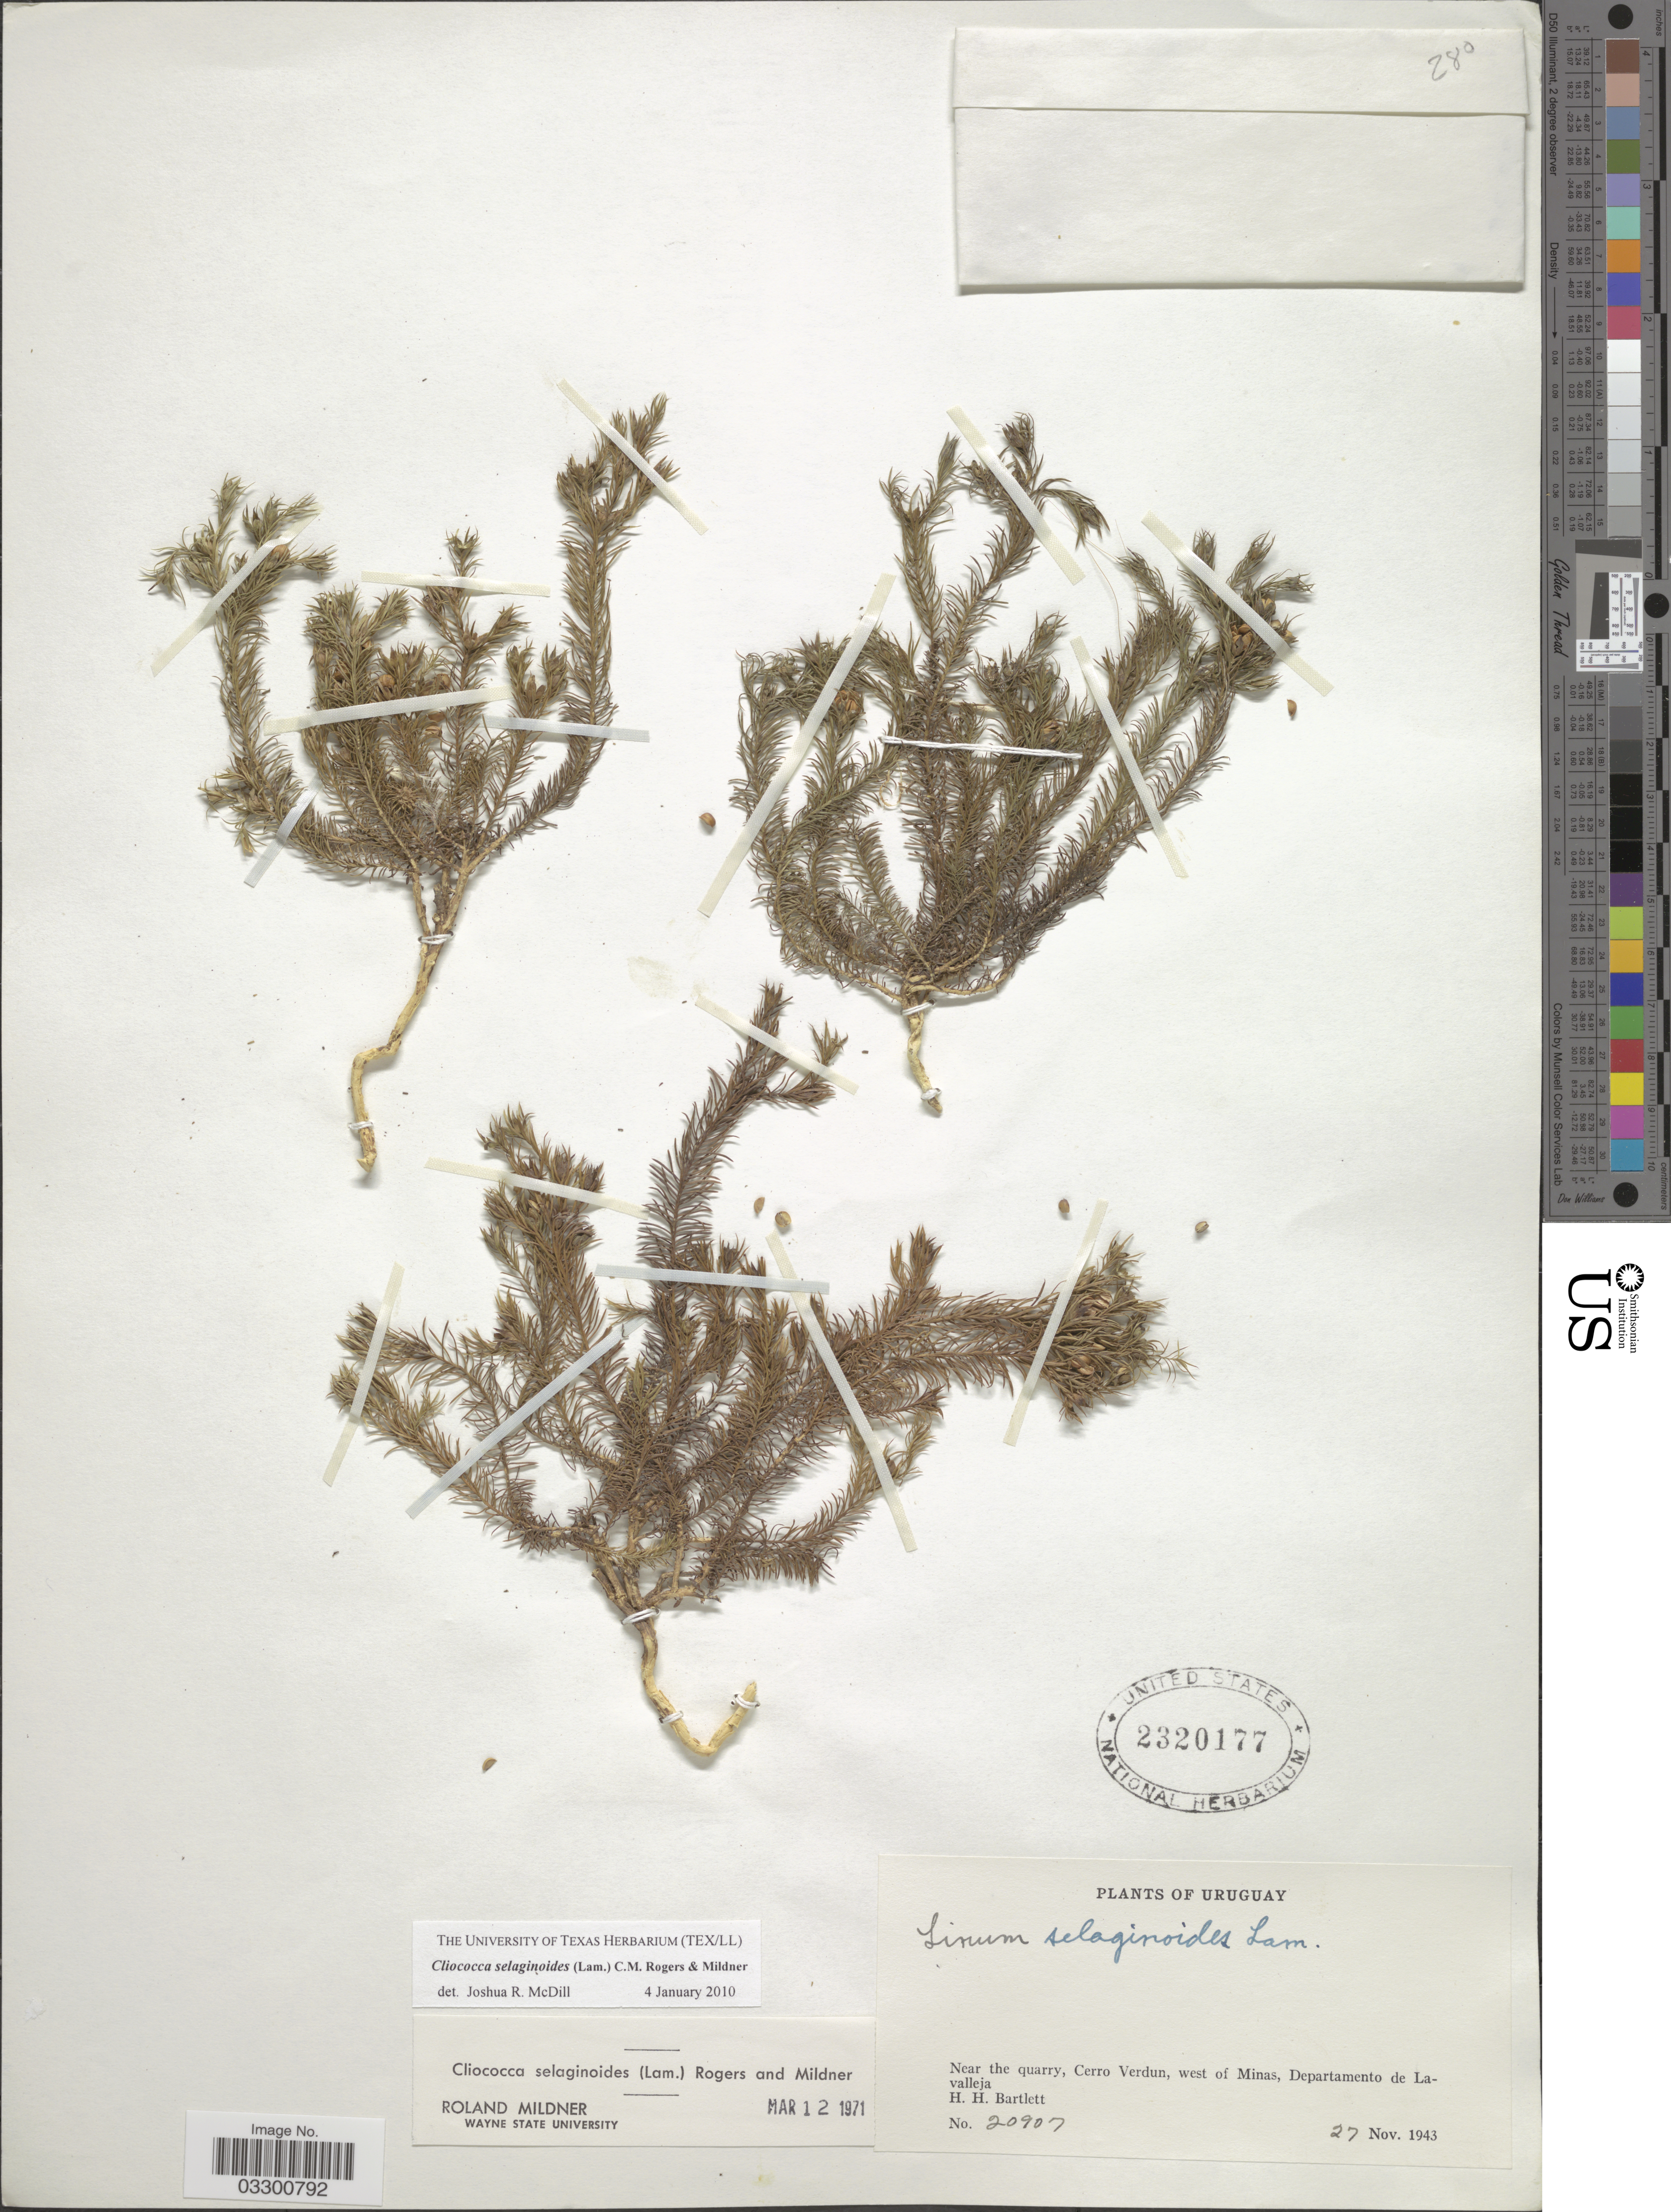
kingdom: Plantae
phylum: Tracheophyta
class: Magnoliopsida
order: Malpighiales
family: Linaceae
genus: Linum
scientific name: Linum selaginoides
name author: Lam.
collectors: H. H. Bartlett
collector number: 20907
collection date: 1943-11-27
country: Uruguay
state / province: Lavalleja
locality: Near the quarry, Cerro Verdun, west of Minas, Departamento de Lavalleja.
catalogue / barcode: US 2320177